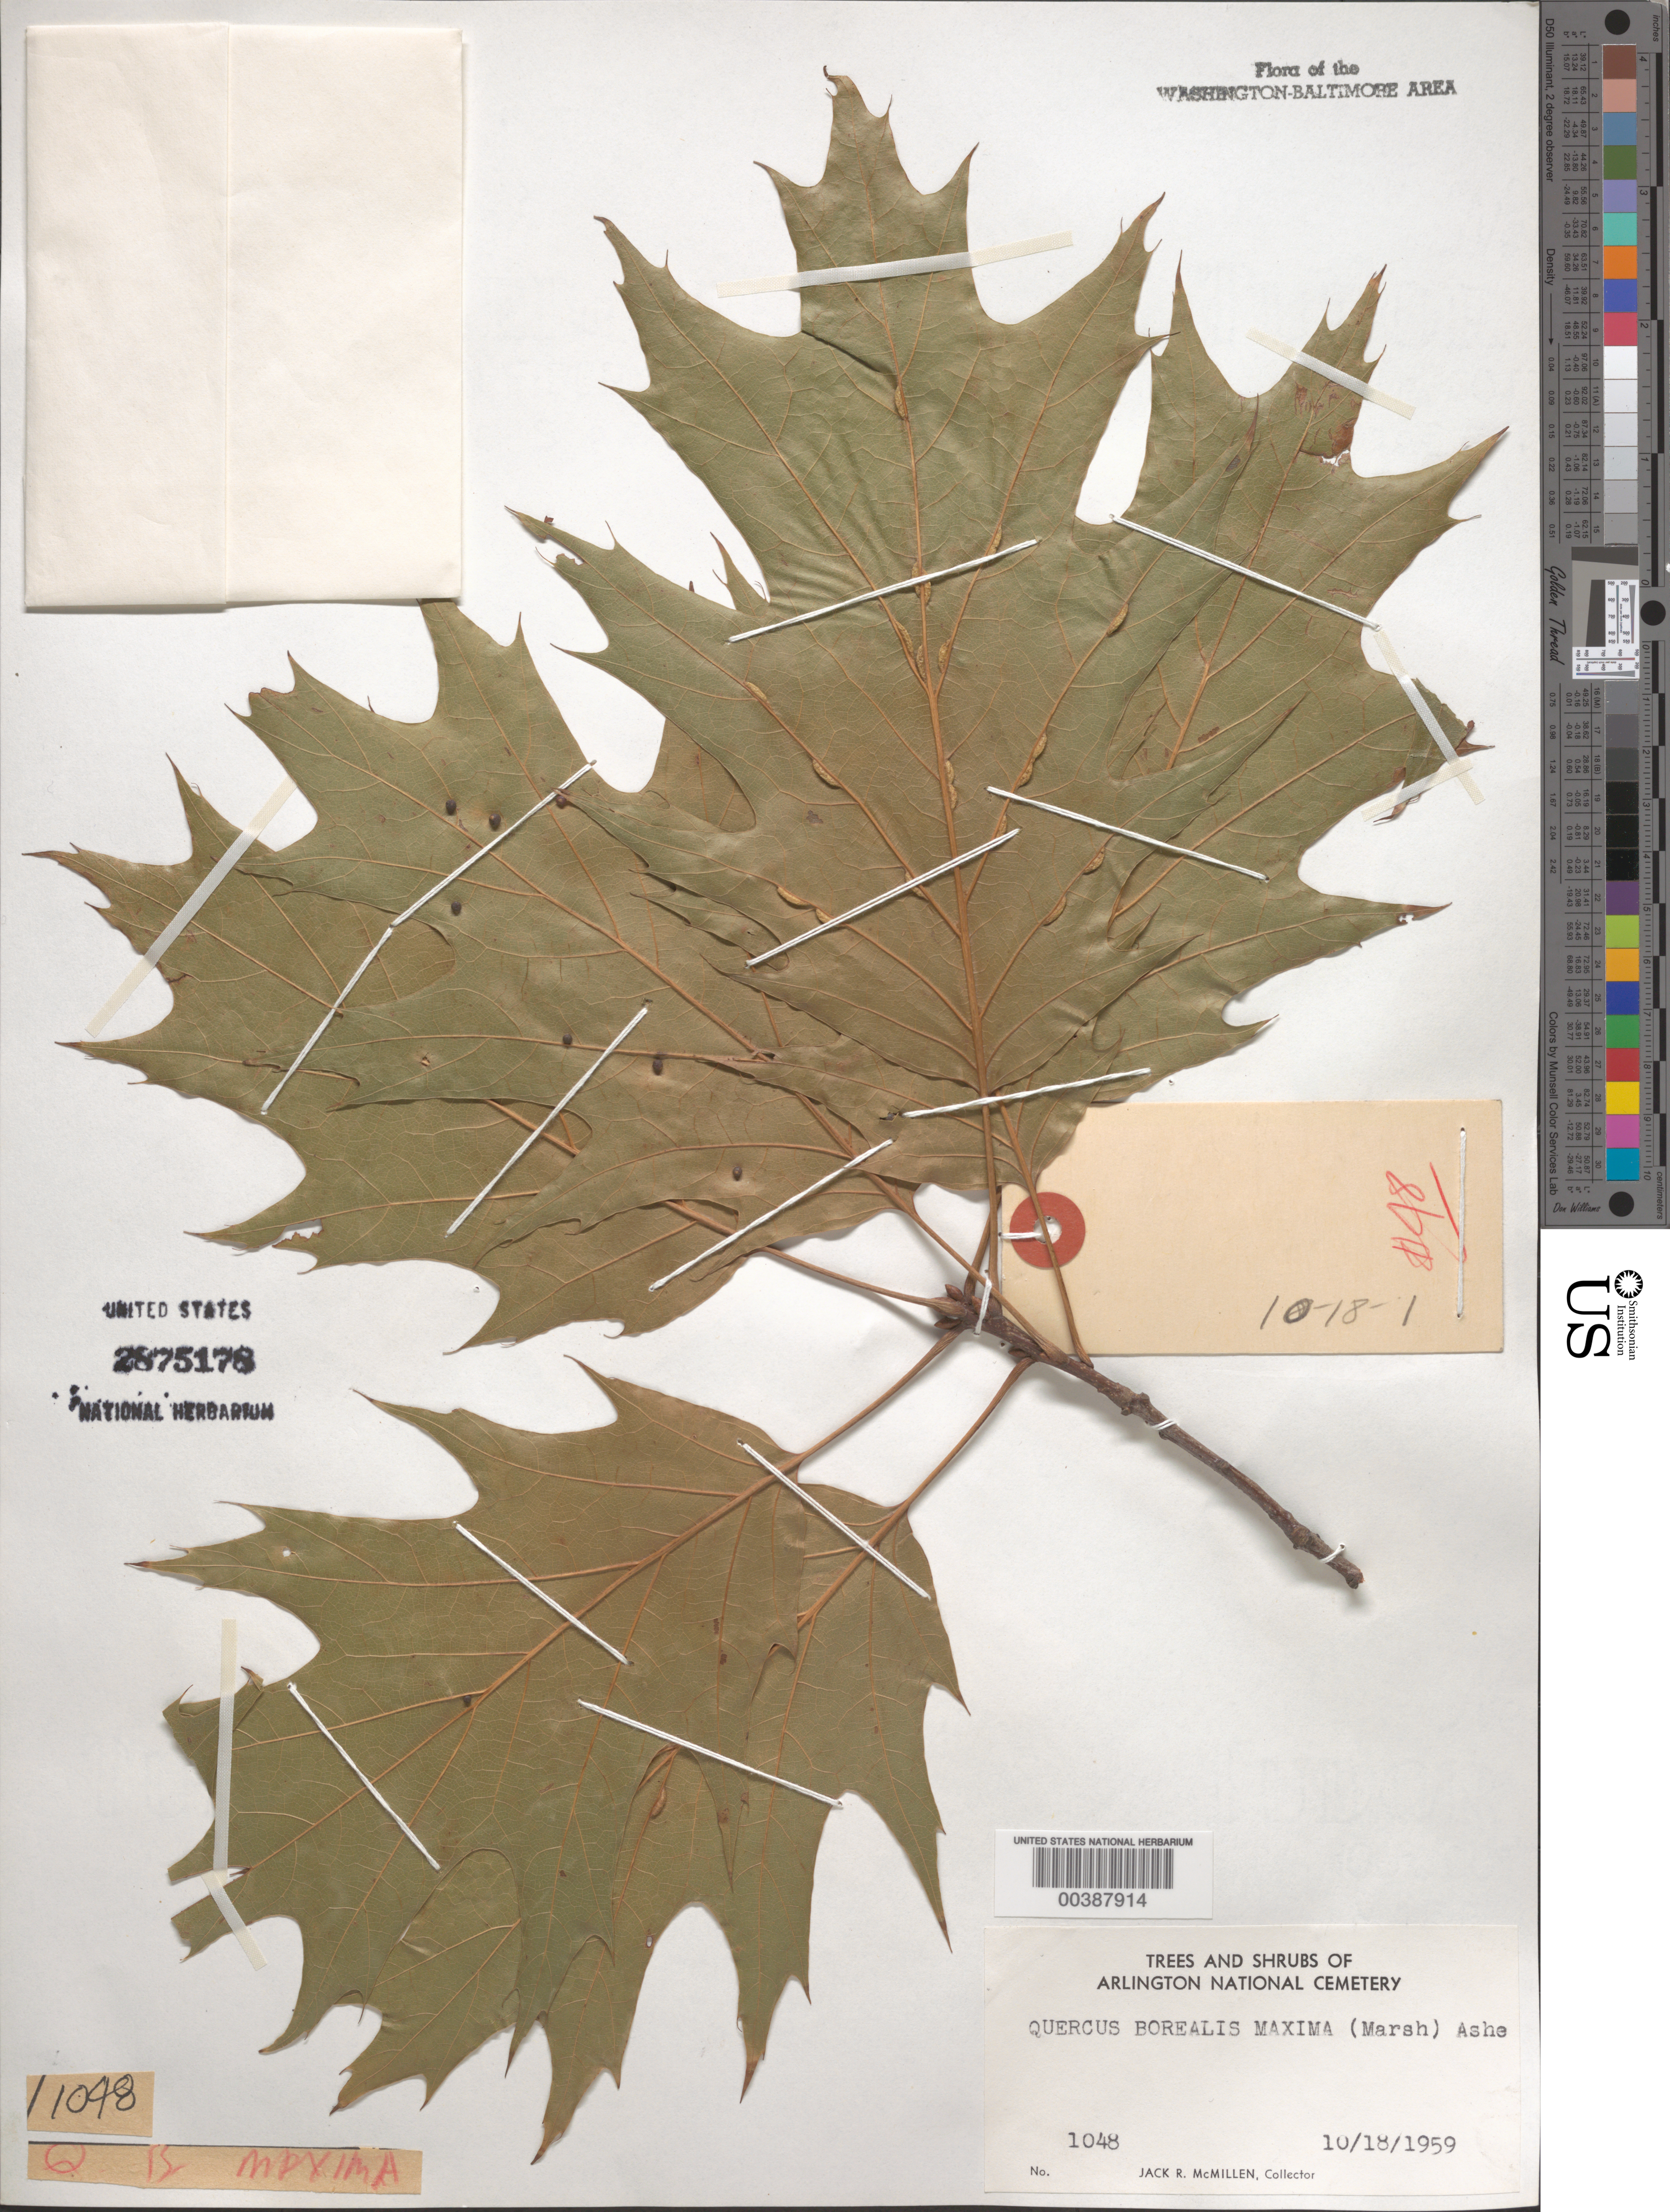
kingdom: Plantae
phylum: Tracheophyta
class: Magnoliopsida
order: Fagales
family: Fagaceae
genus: Quercus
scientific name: Quercus rubra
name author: L.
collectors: J. McMillen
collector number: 1048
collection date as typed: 18 Oct 1959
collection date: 1959-10-18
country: United States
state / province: Virginia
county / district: Arlington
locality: Arlington National Cemetery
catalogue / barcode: US 2875178